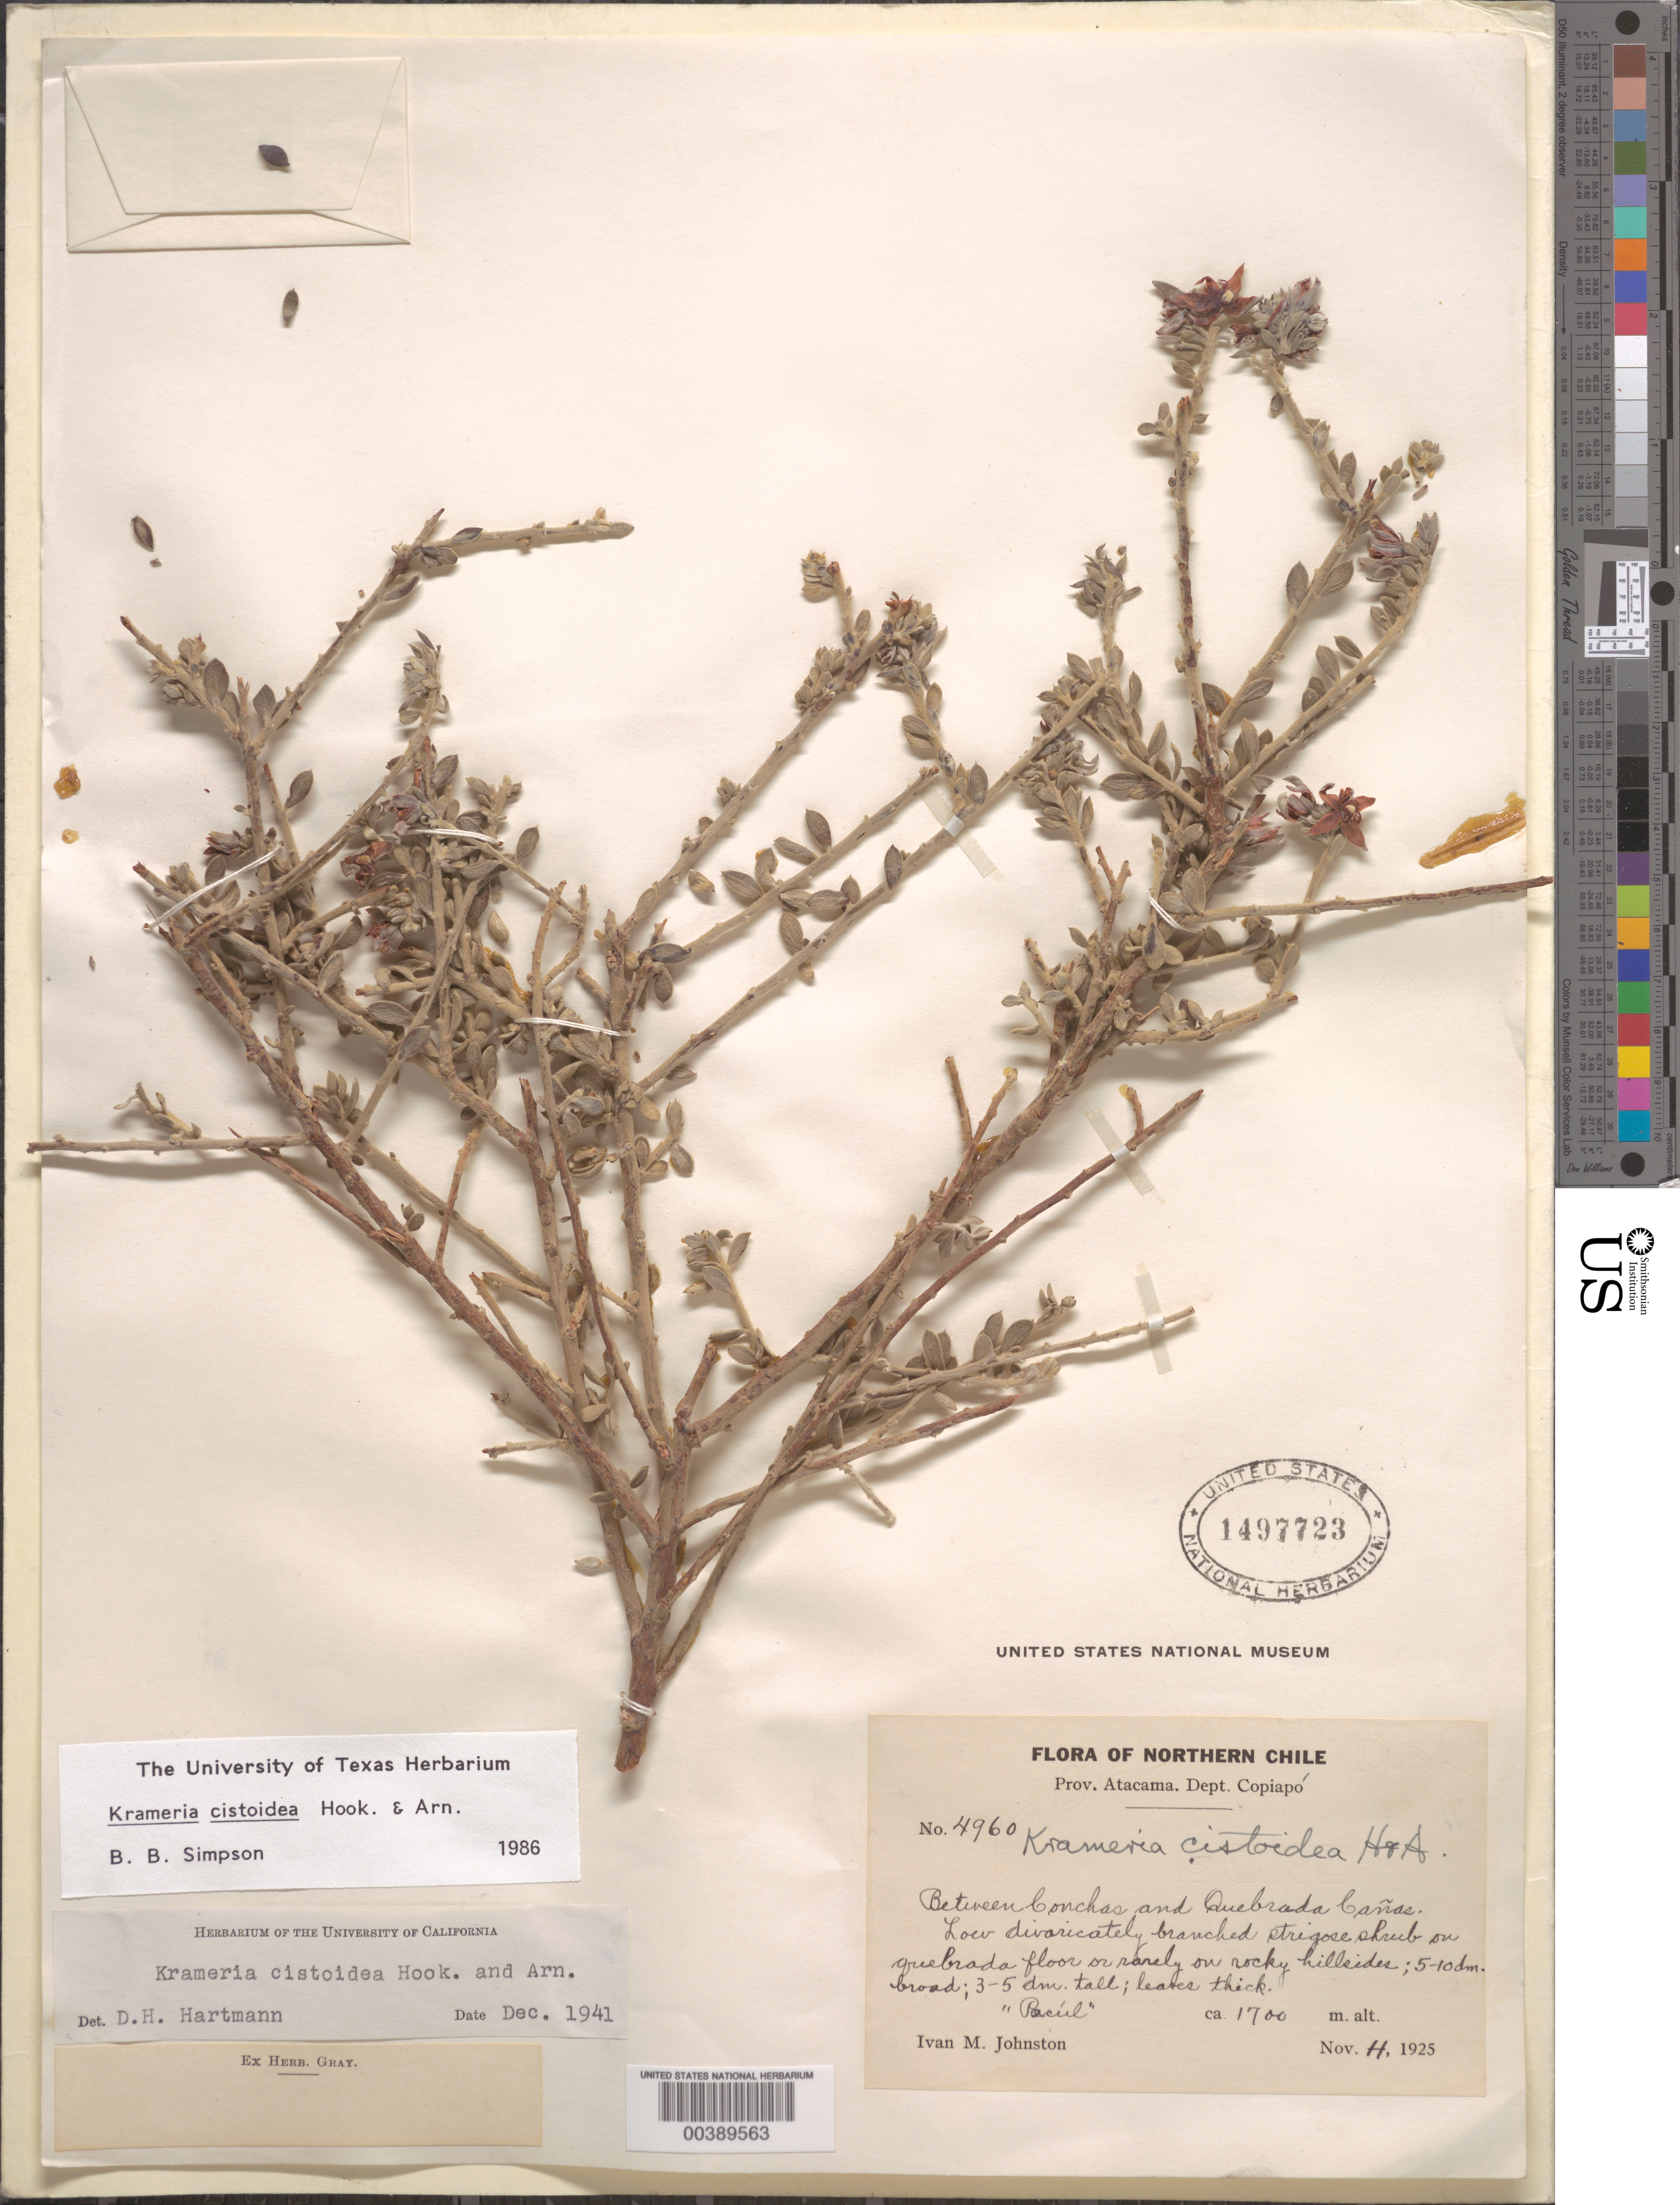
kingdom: Plantae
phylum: Tracheophyta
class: Magnoliopsida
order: Zygophyllales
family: Krameriaceae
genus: Krameria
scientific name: Krameria cistoidea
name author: Hook. & Arn.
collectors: I.M. Johnston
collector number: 4960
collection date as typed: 11 Nov 1925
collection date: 1925-11-11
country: Chile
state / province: Atacama (III)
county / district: Copiapó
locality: Between conchas and quebrada canas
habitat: On quebrada floor or on rocky hillsides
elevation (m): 1700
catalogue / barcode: US 1497723